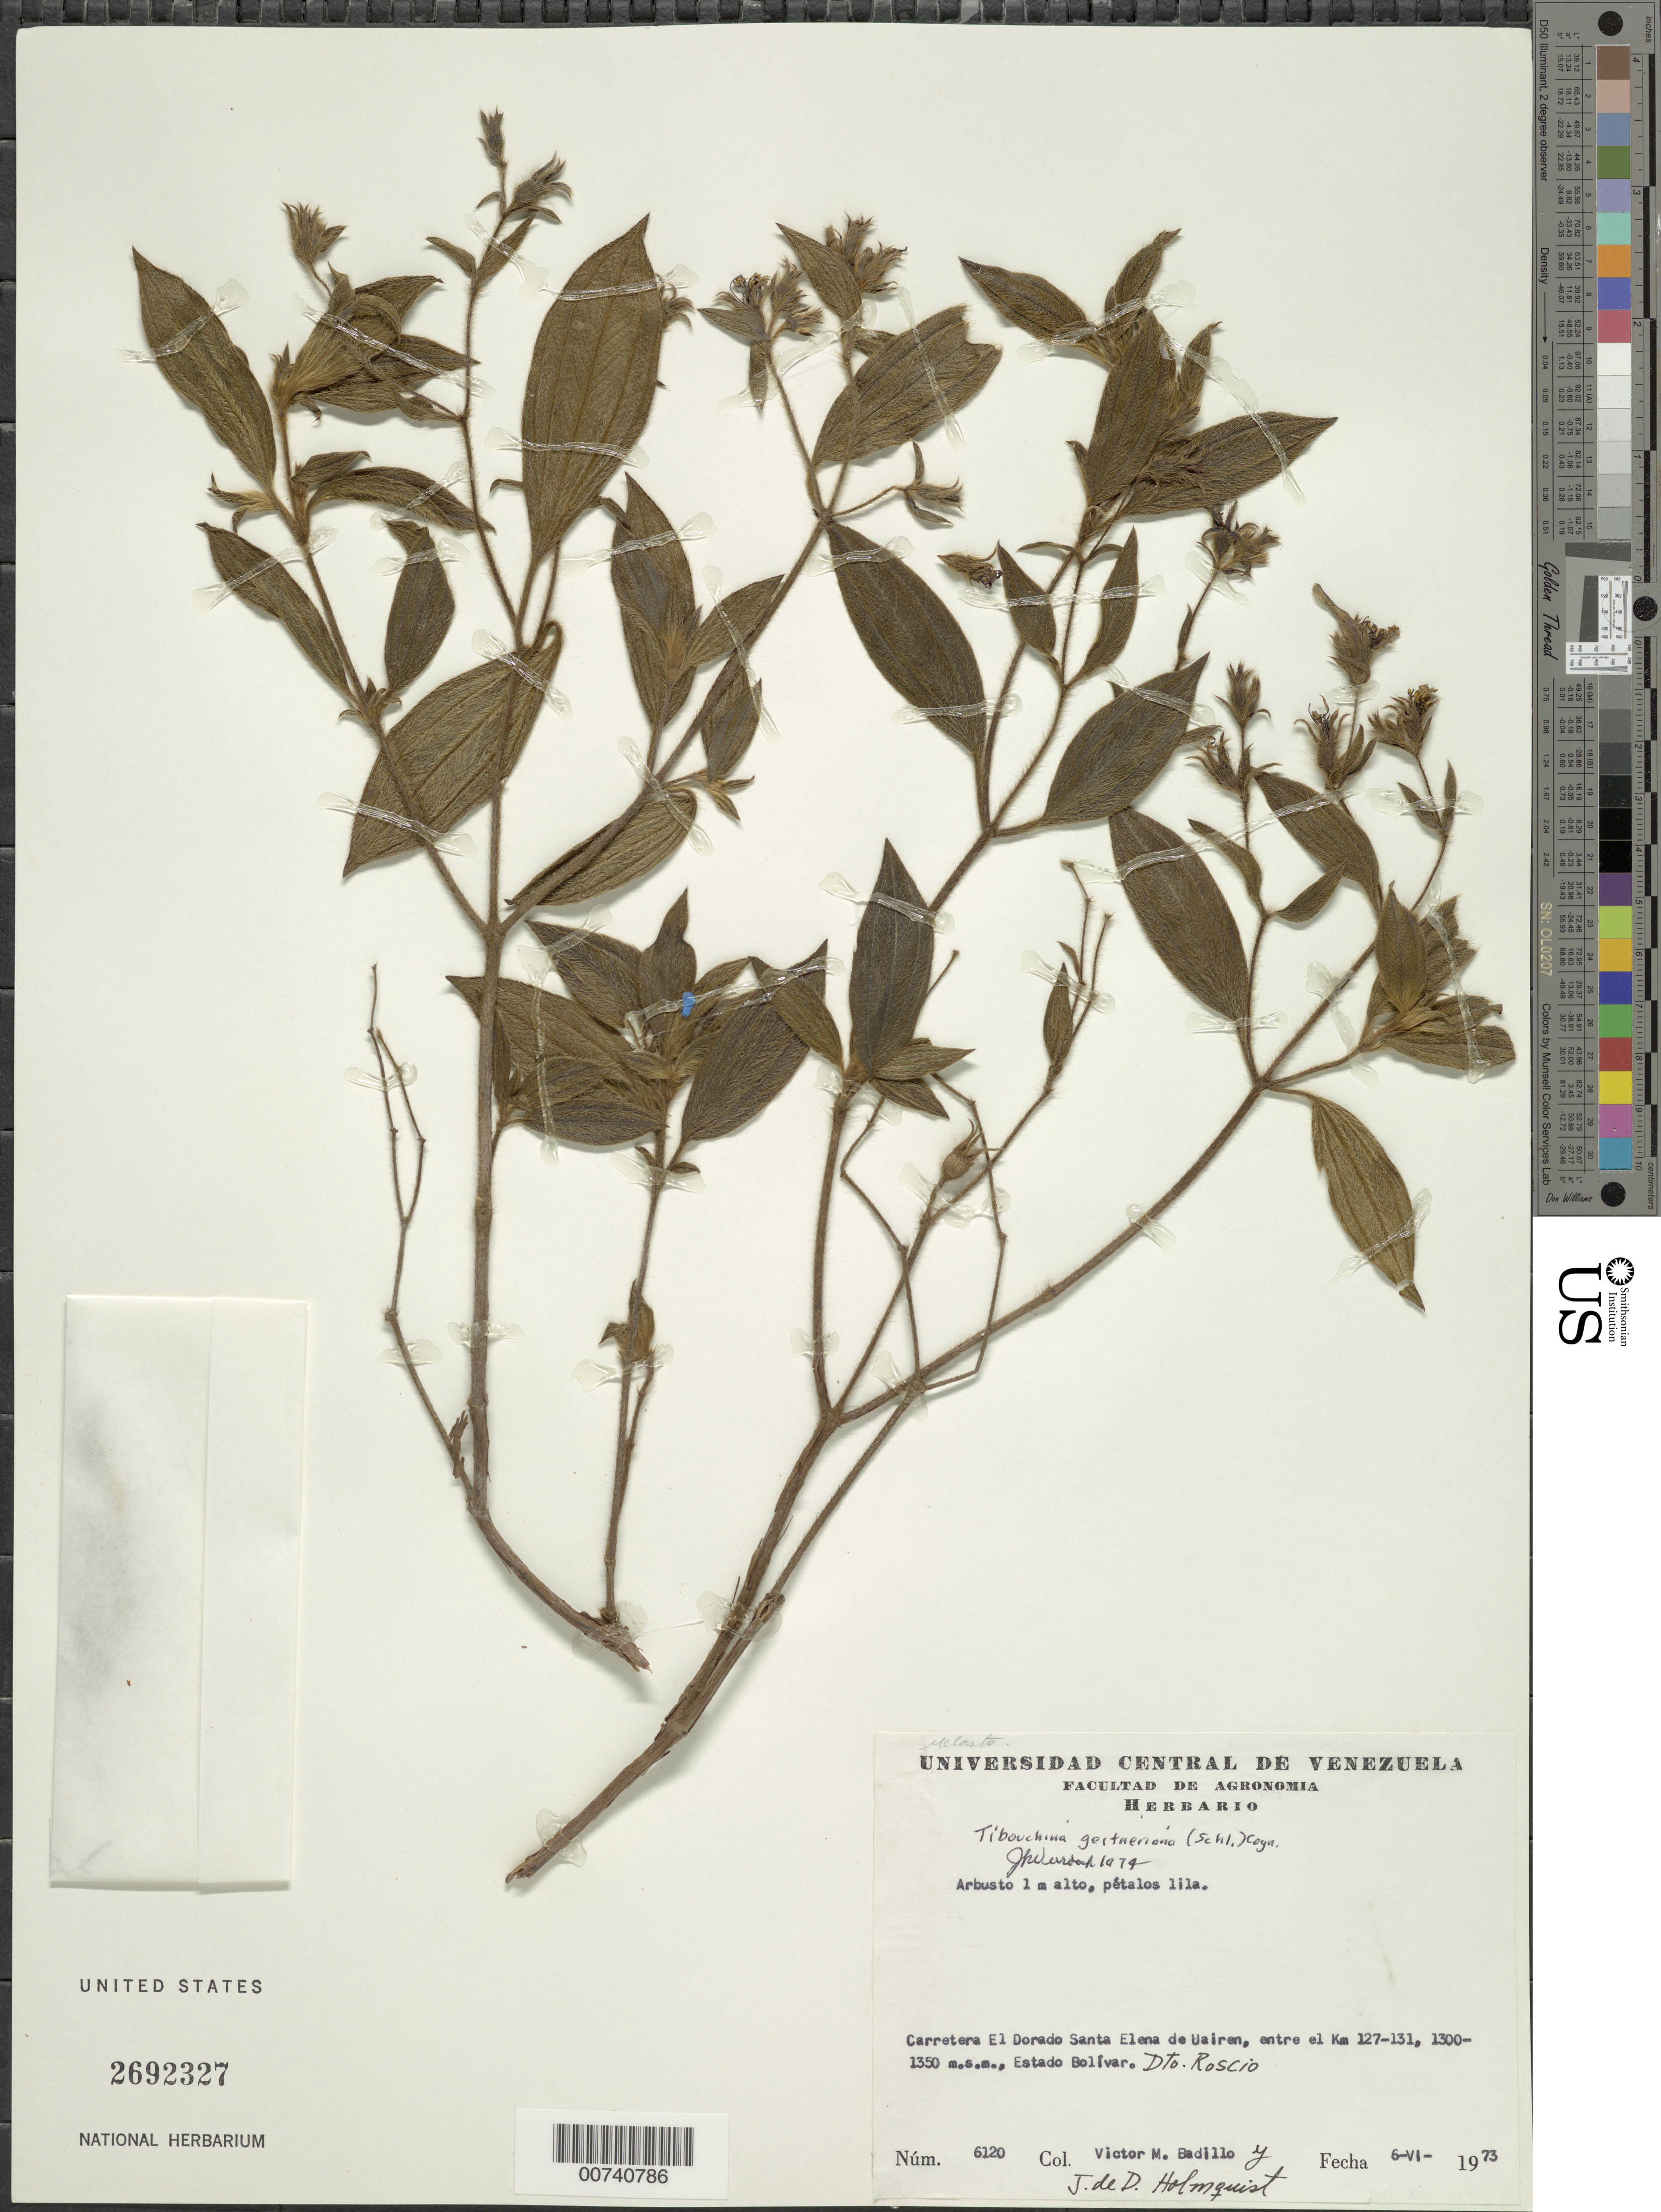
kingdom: Plantae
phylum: Tracheophyta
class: Magnoliopsida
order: Myrtales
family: Melastomataceae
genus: Chaetogastra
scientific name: Chaetogastra geitneriana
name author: Schltdl.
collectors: V. Badillo & J. Holmquist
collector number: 6120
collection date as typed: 6-Jun-73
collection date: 1973-06-06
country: Venezuela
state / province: Bolívar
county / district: Roscio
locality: Carretera El Dorado - Santa Elena de Uairen, entre el km. 127-131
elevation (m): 1300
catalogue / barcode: US 2692327